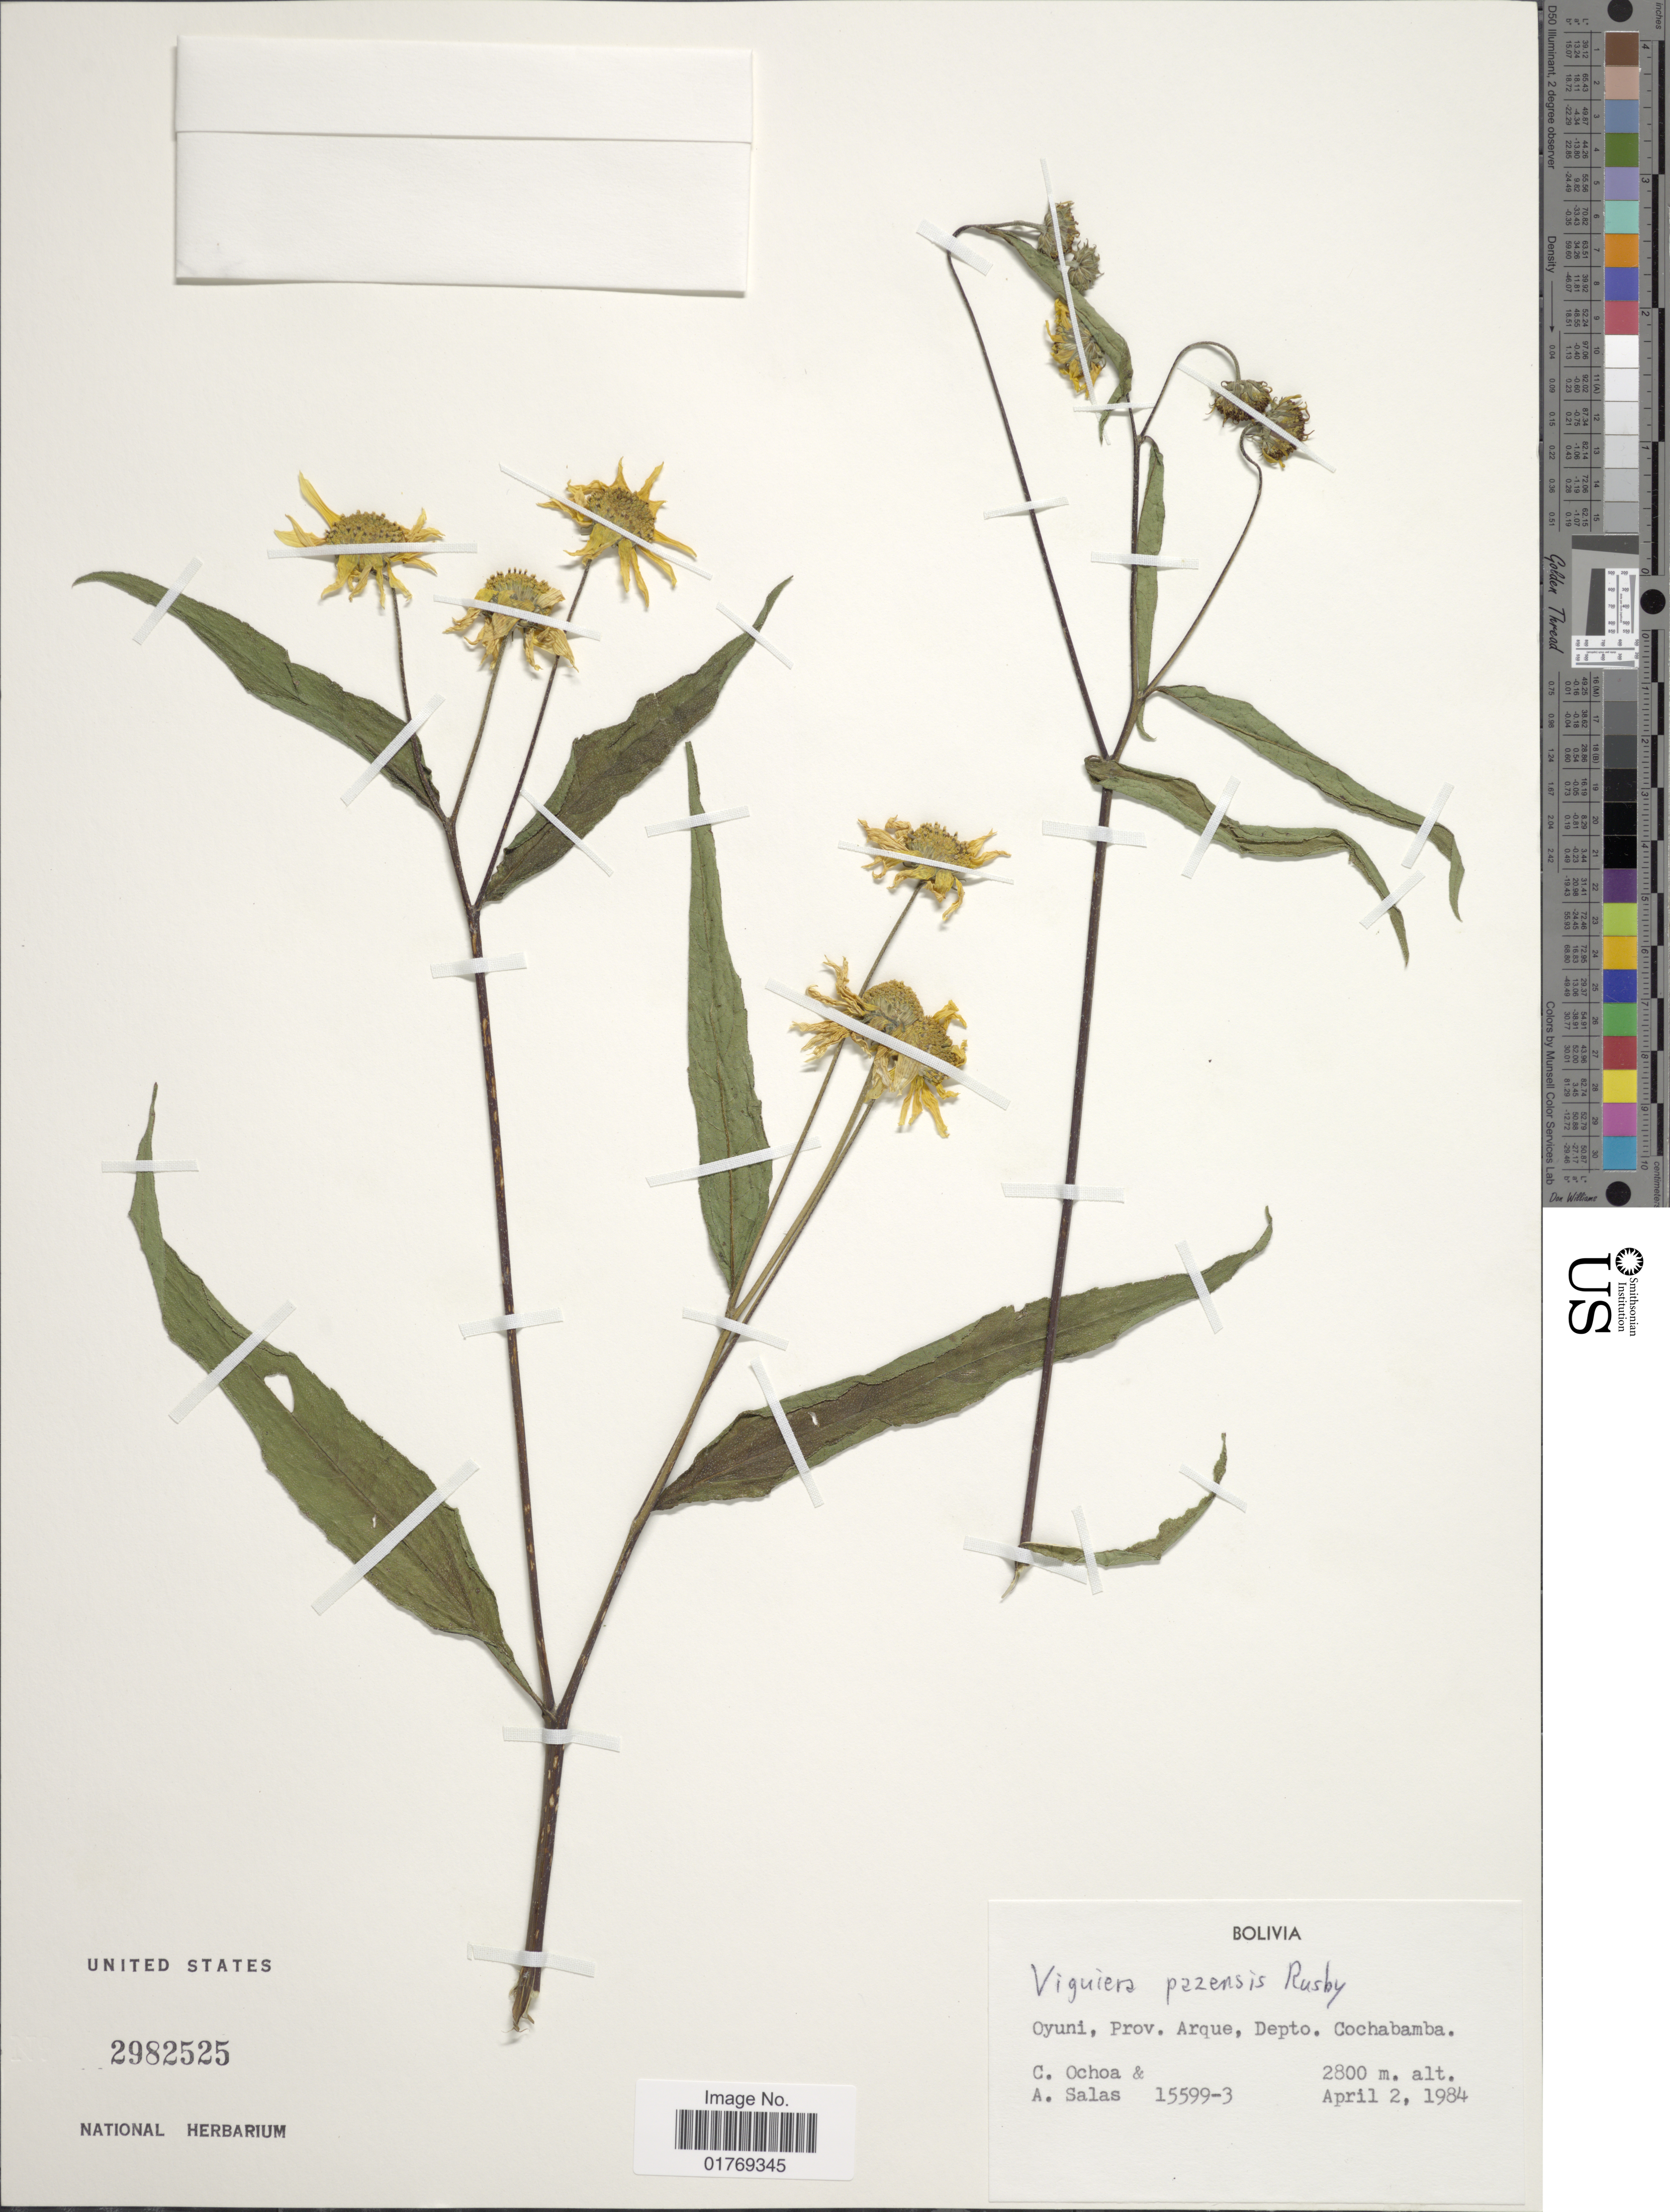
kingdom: Plantae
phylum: Tracheophyta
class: Magnoliopsida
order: Asterales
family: Asteraceae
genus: Viguiera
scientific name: Viguiera sp.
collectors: C. Ochoa & A. Salas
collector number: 15599-3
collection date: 1984-04-02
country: Bolivia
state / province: Cochabamba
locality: Oyuni, Prov. Arque, Depto. Cochabamba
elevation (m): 2800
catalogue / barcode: US 2982525